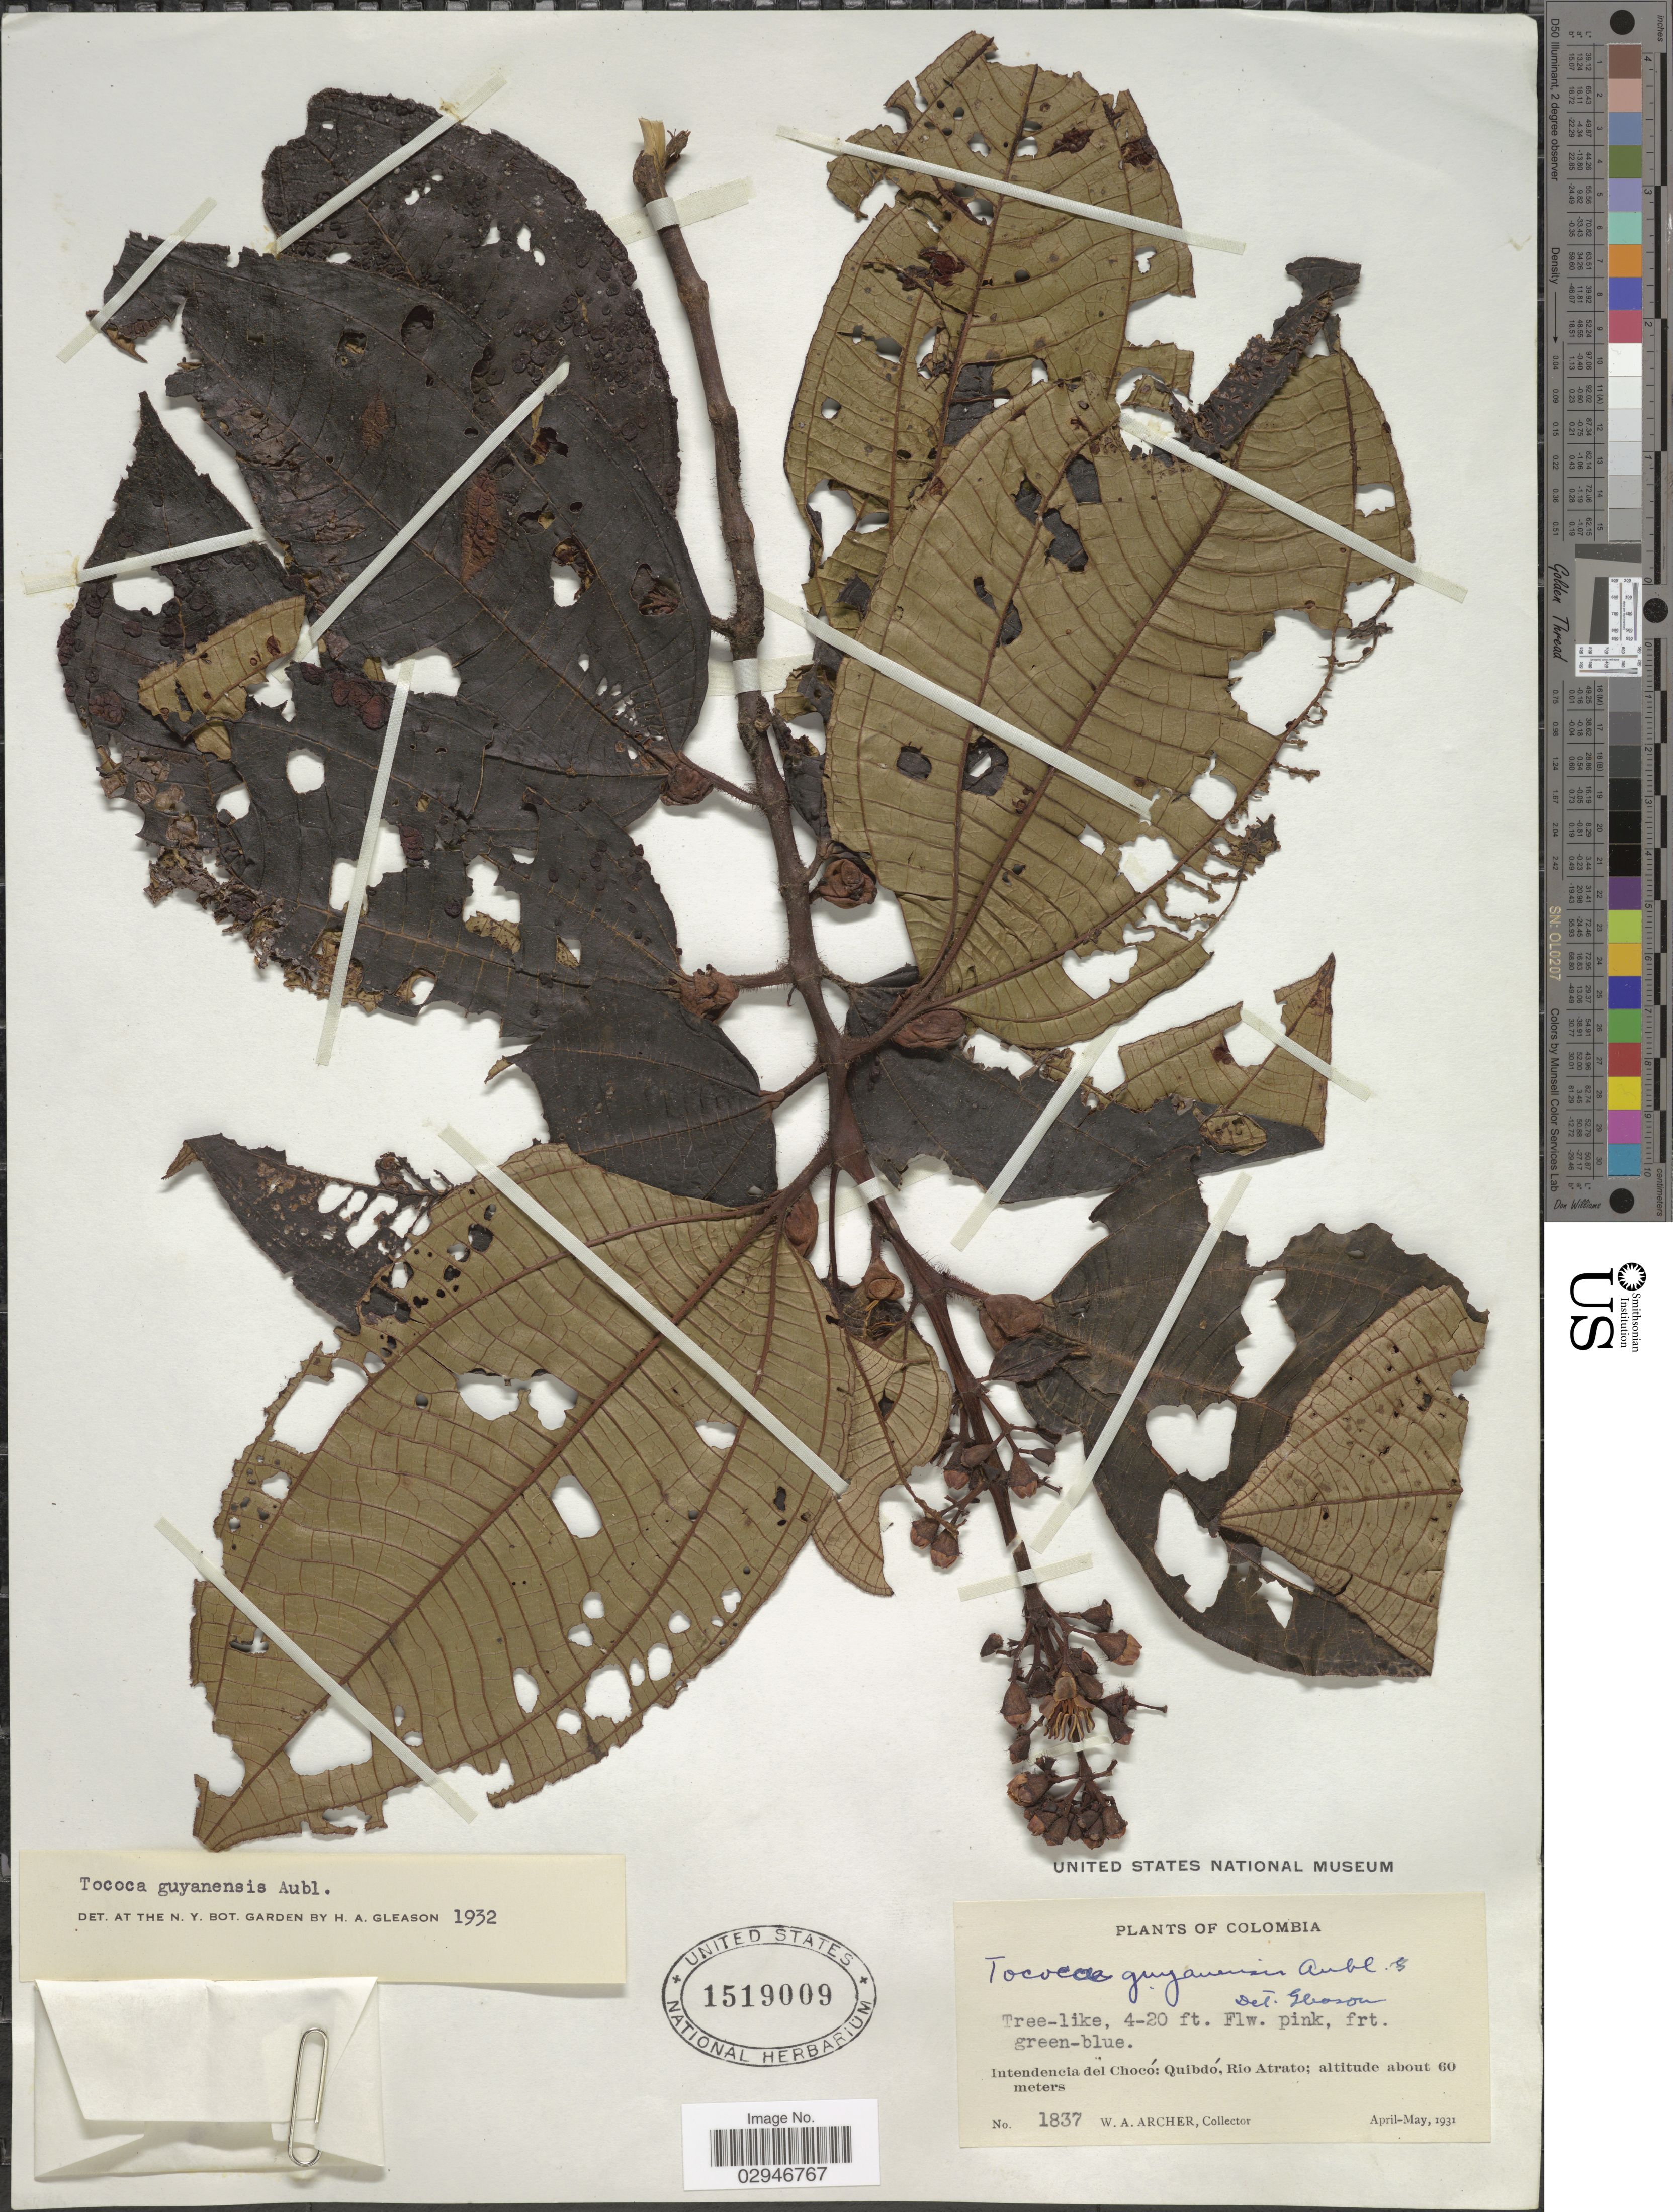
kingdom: Plantae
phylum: Tracheophyta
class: Magnoliopsida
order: Myrtales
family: Melastomataceae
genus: Tococa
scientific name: Tococa guianensis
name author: Aubl.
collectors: W. Archer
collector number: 1837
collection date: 1931-04/1931-05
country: Colombia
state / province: Chocó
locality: Intendencia del Chocó: Quibdó, Rio Atrato.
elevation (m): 60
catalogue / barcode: US 1519009